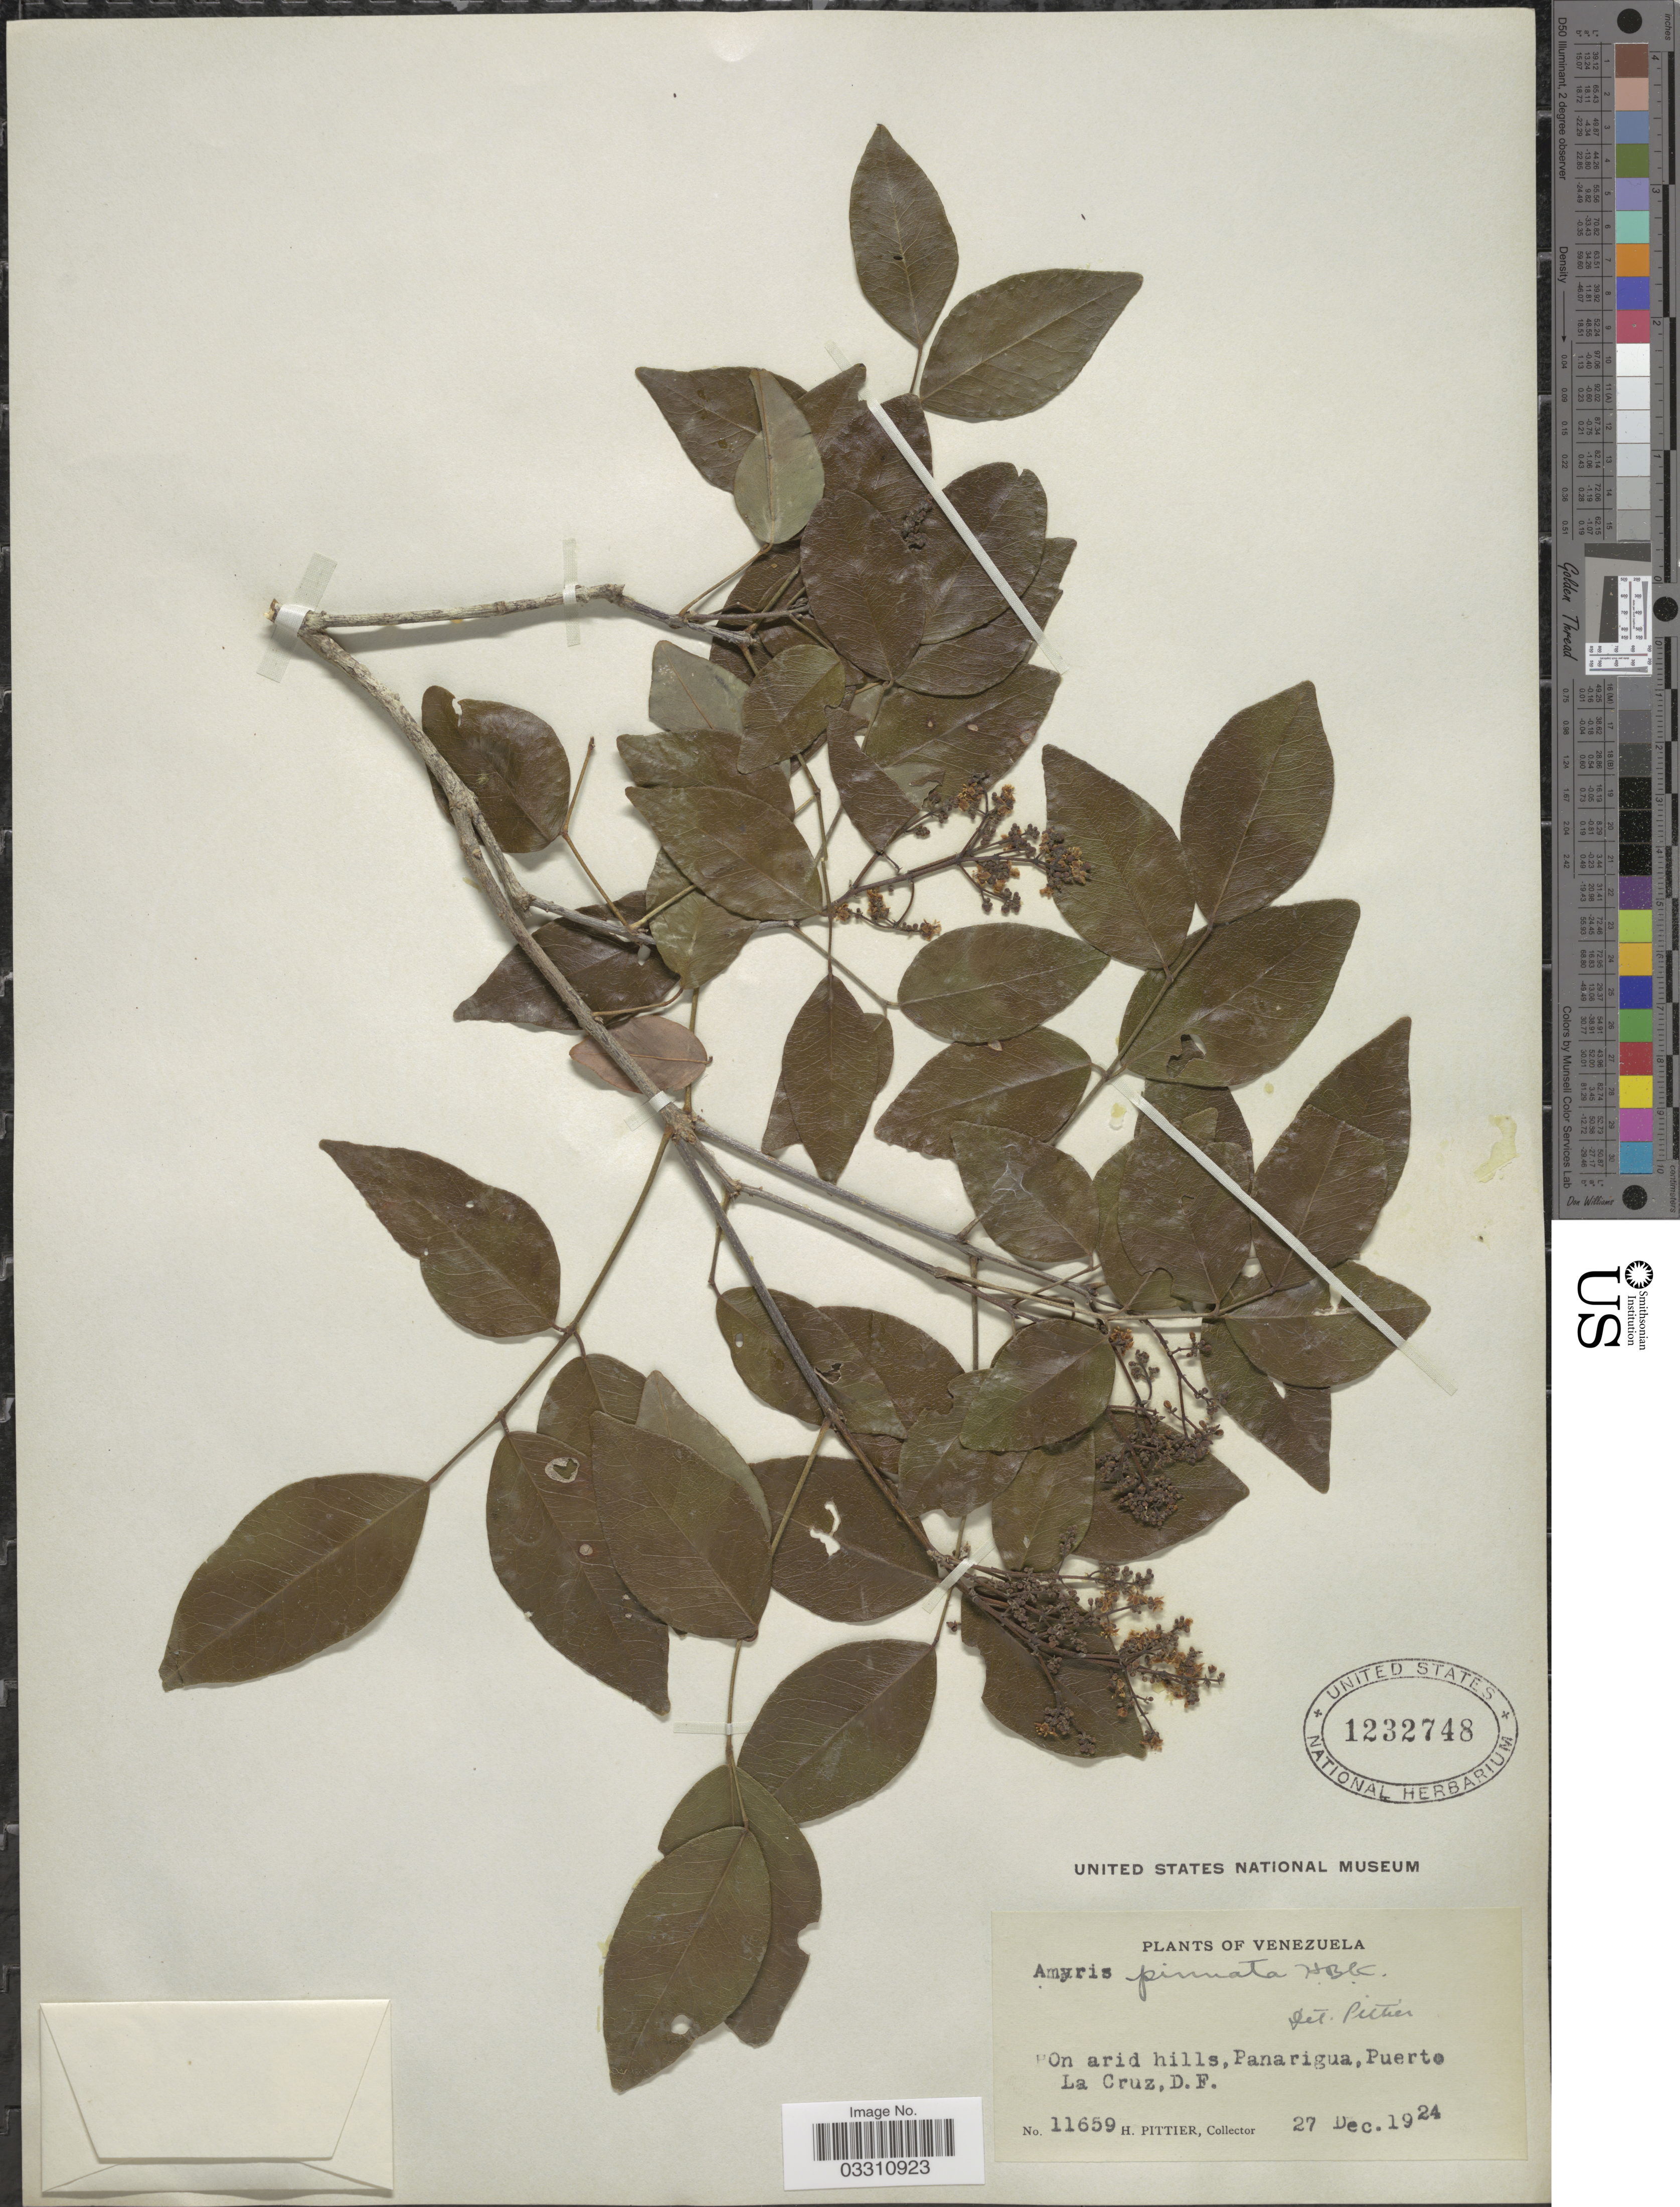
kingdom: Plantae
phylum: Tracheophyta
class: Magnoliopsida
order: Sapindales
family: Rutaceae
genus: Amyris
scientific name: Amyris pinnata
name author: Kunth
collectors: H. F. Pittier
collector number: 11659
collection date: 1924-12-27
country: Venezuela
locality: Panarigua, Puerto La Cruz, D.F.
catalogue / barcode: US 1232748